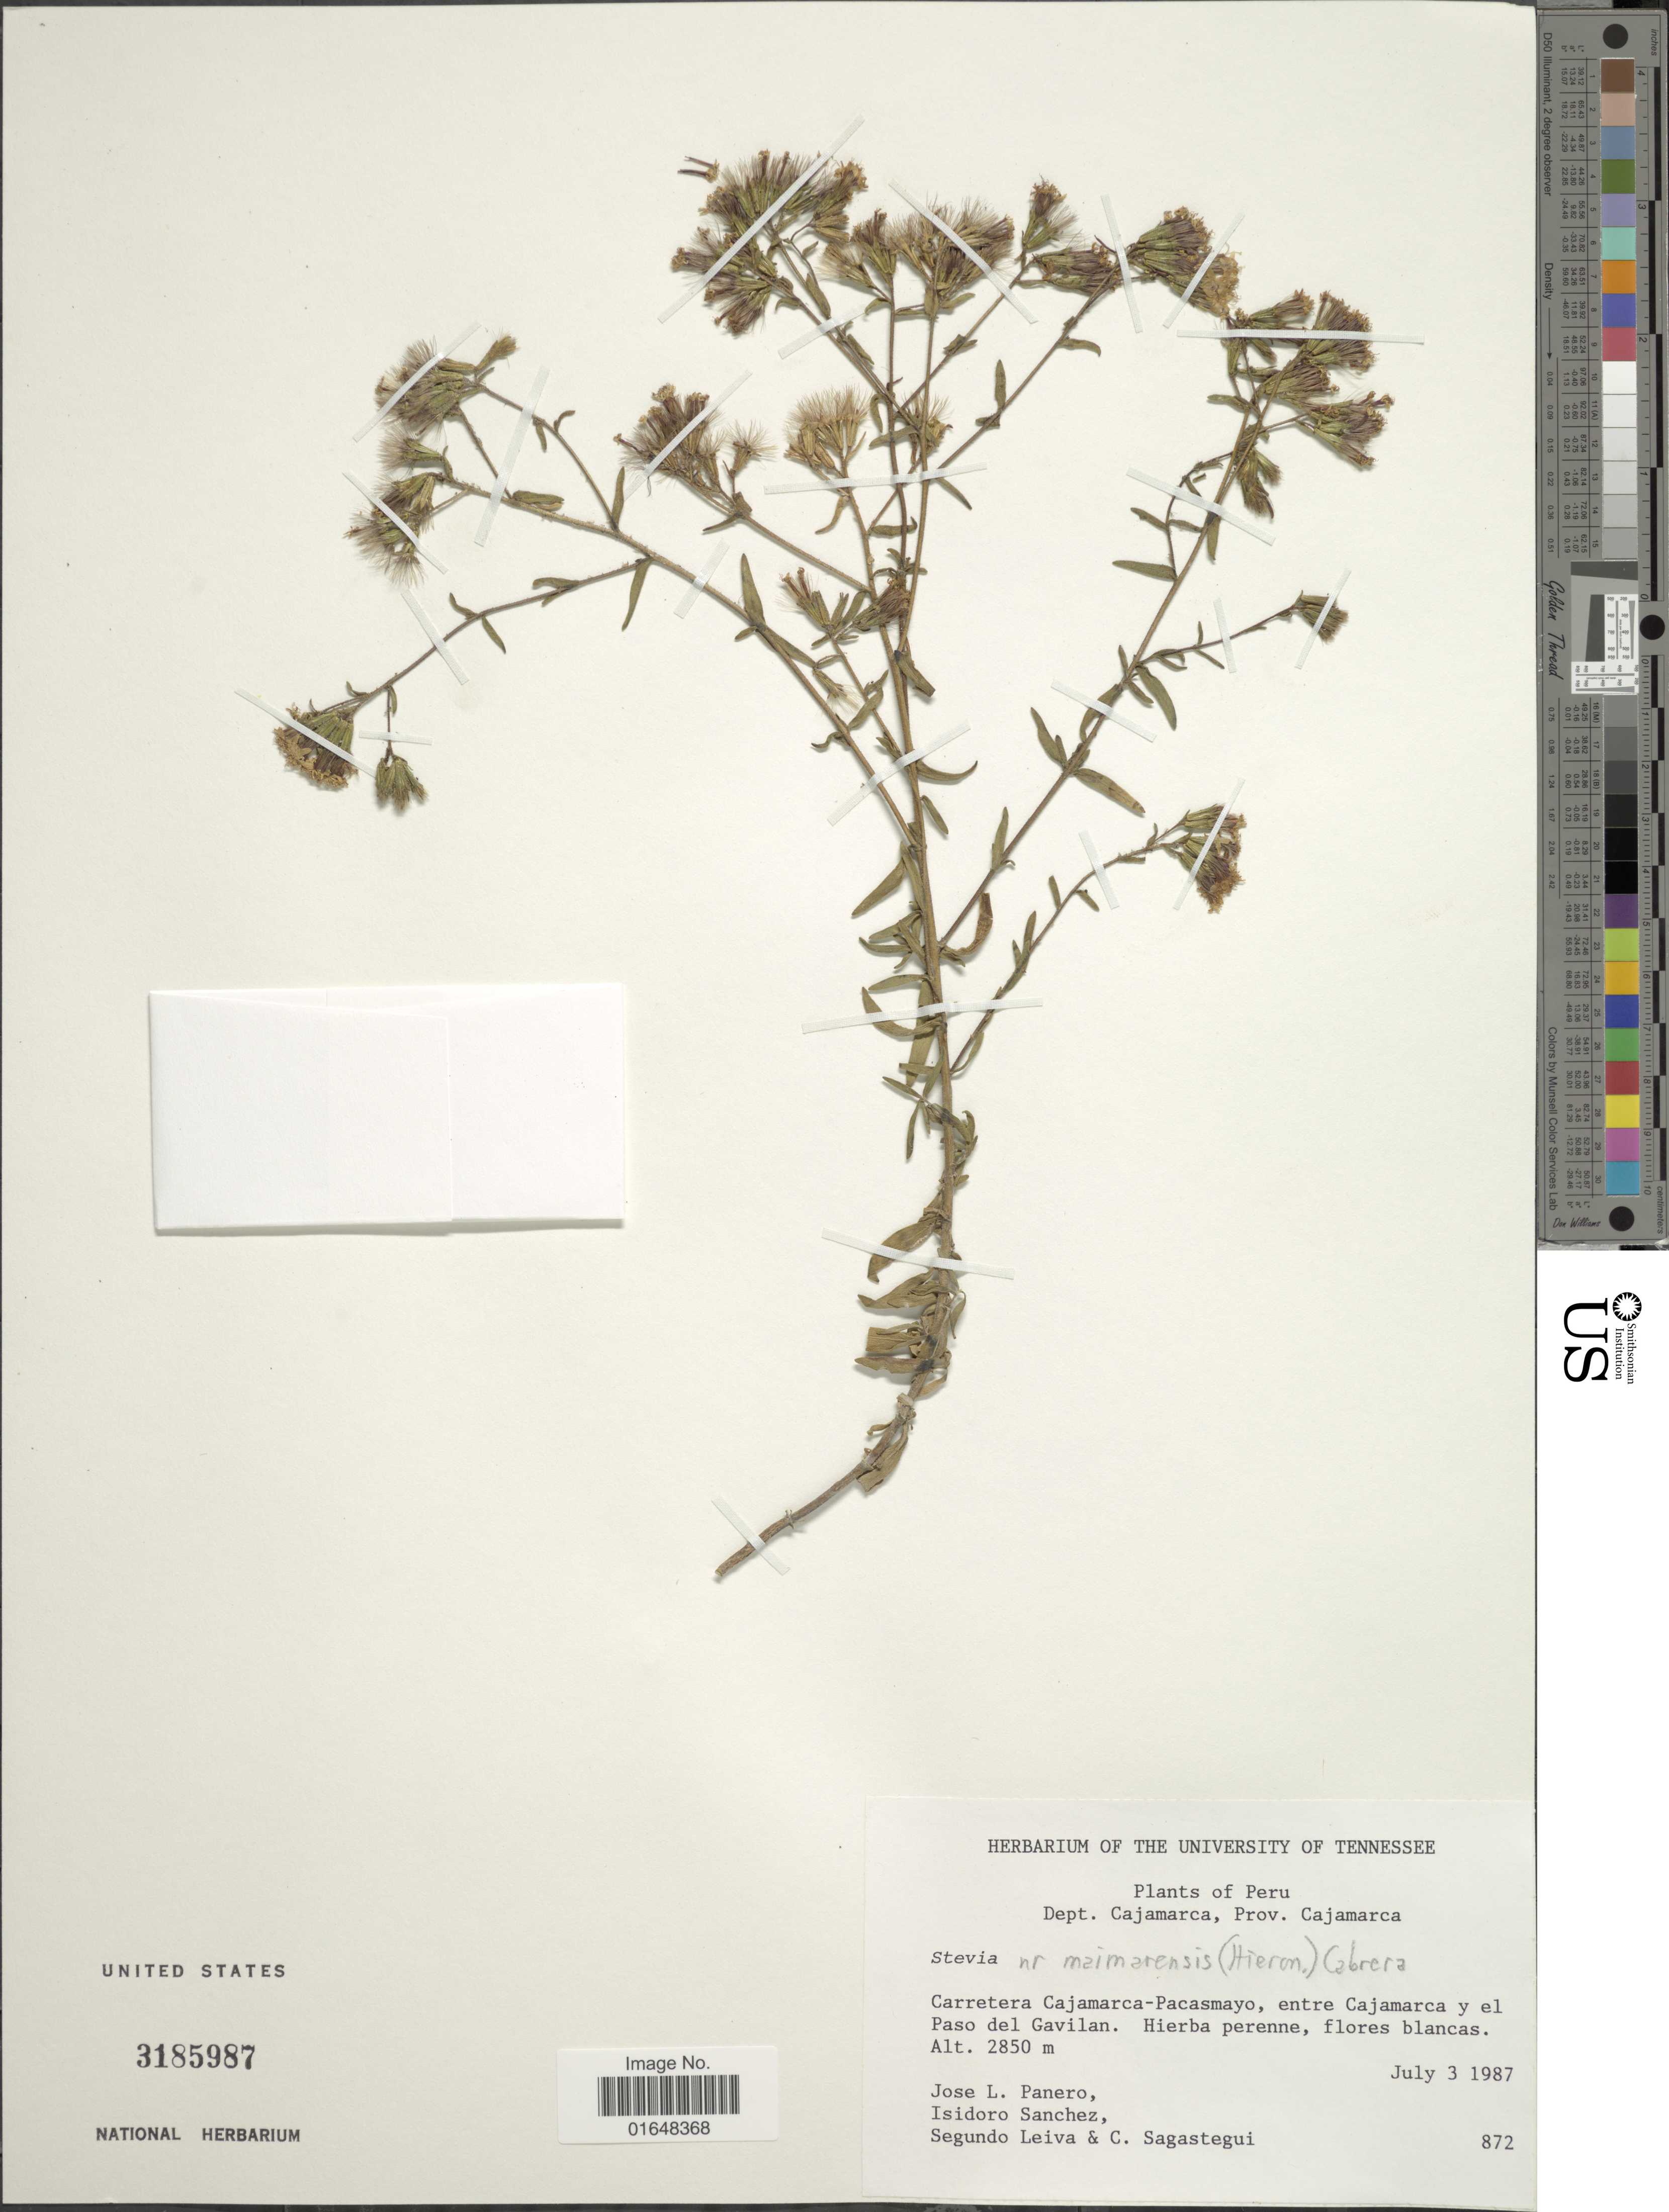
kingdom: Plantae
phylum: Tracheophyta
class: Magnoliopsida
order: Asterales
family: Asteraceae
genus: Stevia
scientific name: Stevia maimarensis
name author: (Hieron.) Cabrera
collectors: J. L. Panero, I. Sanchez, S. Leiva & C. Sagástegui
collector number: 872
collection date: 1987-07-03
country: Peru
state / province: Cajamarca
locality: Dept. Cajamarca, Prov. Cajamarca. Carretera Cajamarca-Pacasmayo, entre Cajamarca y el Paso del Gavilan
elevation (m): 2850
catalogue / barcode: US 3185987